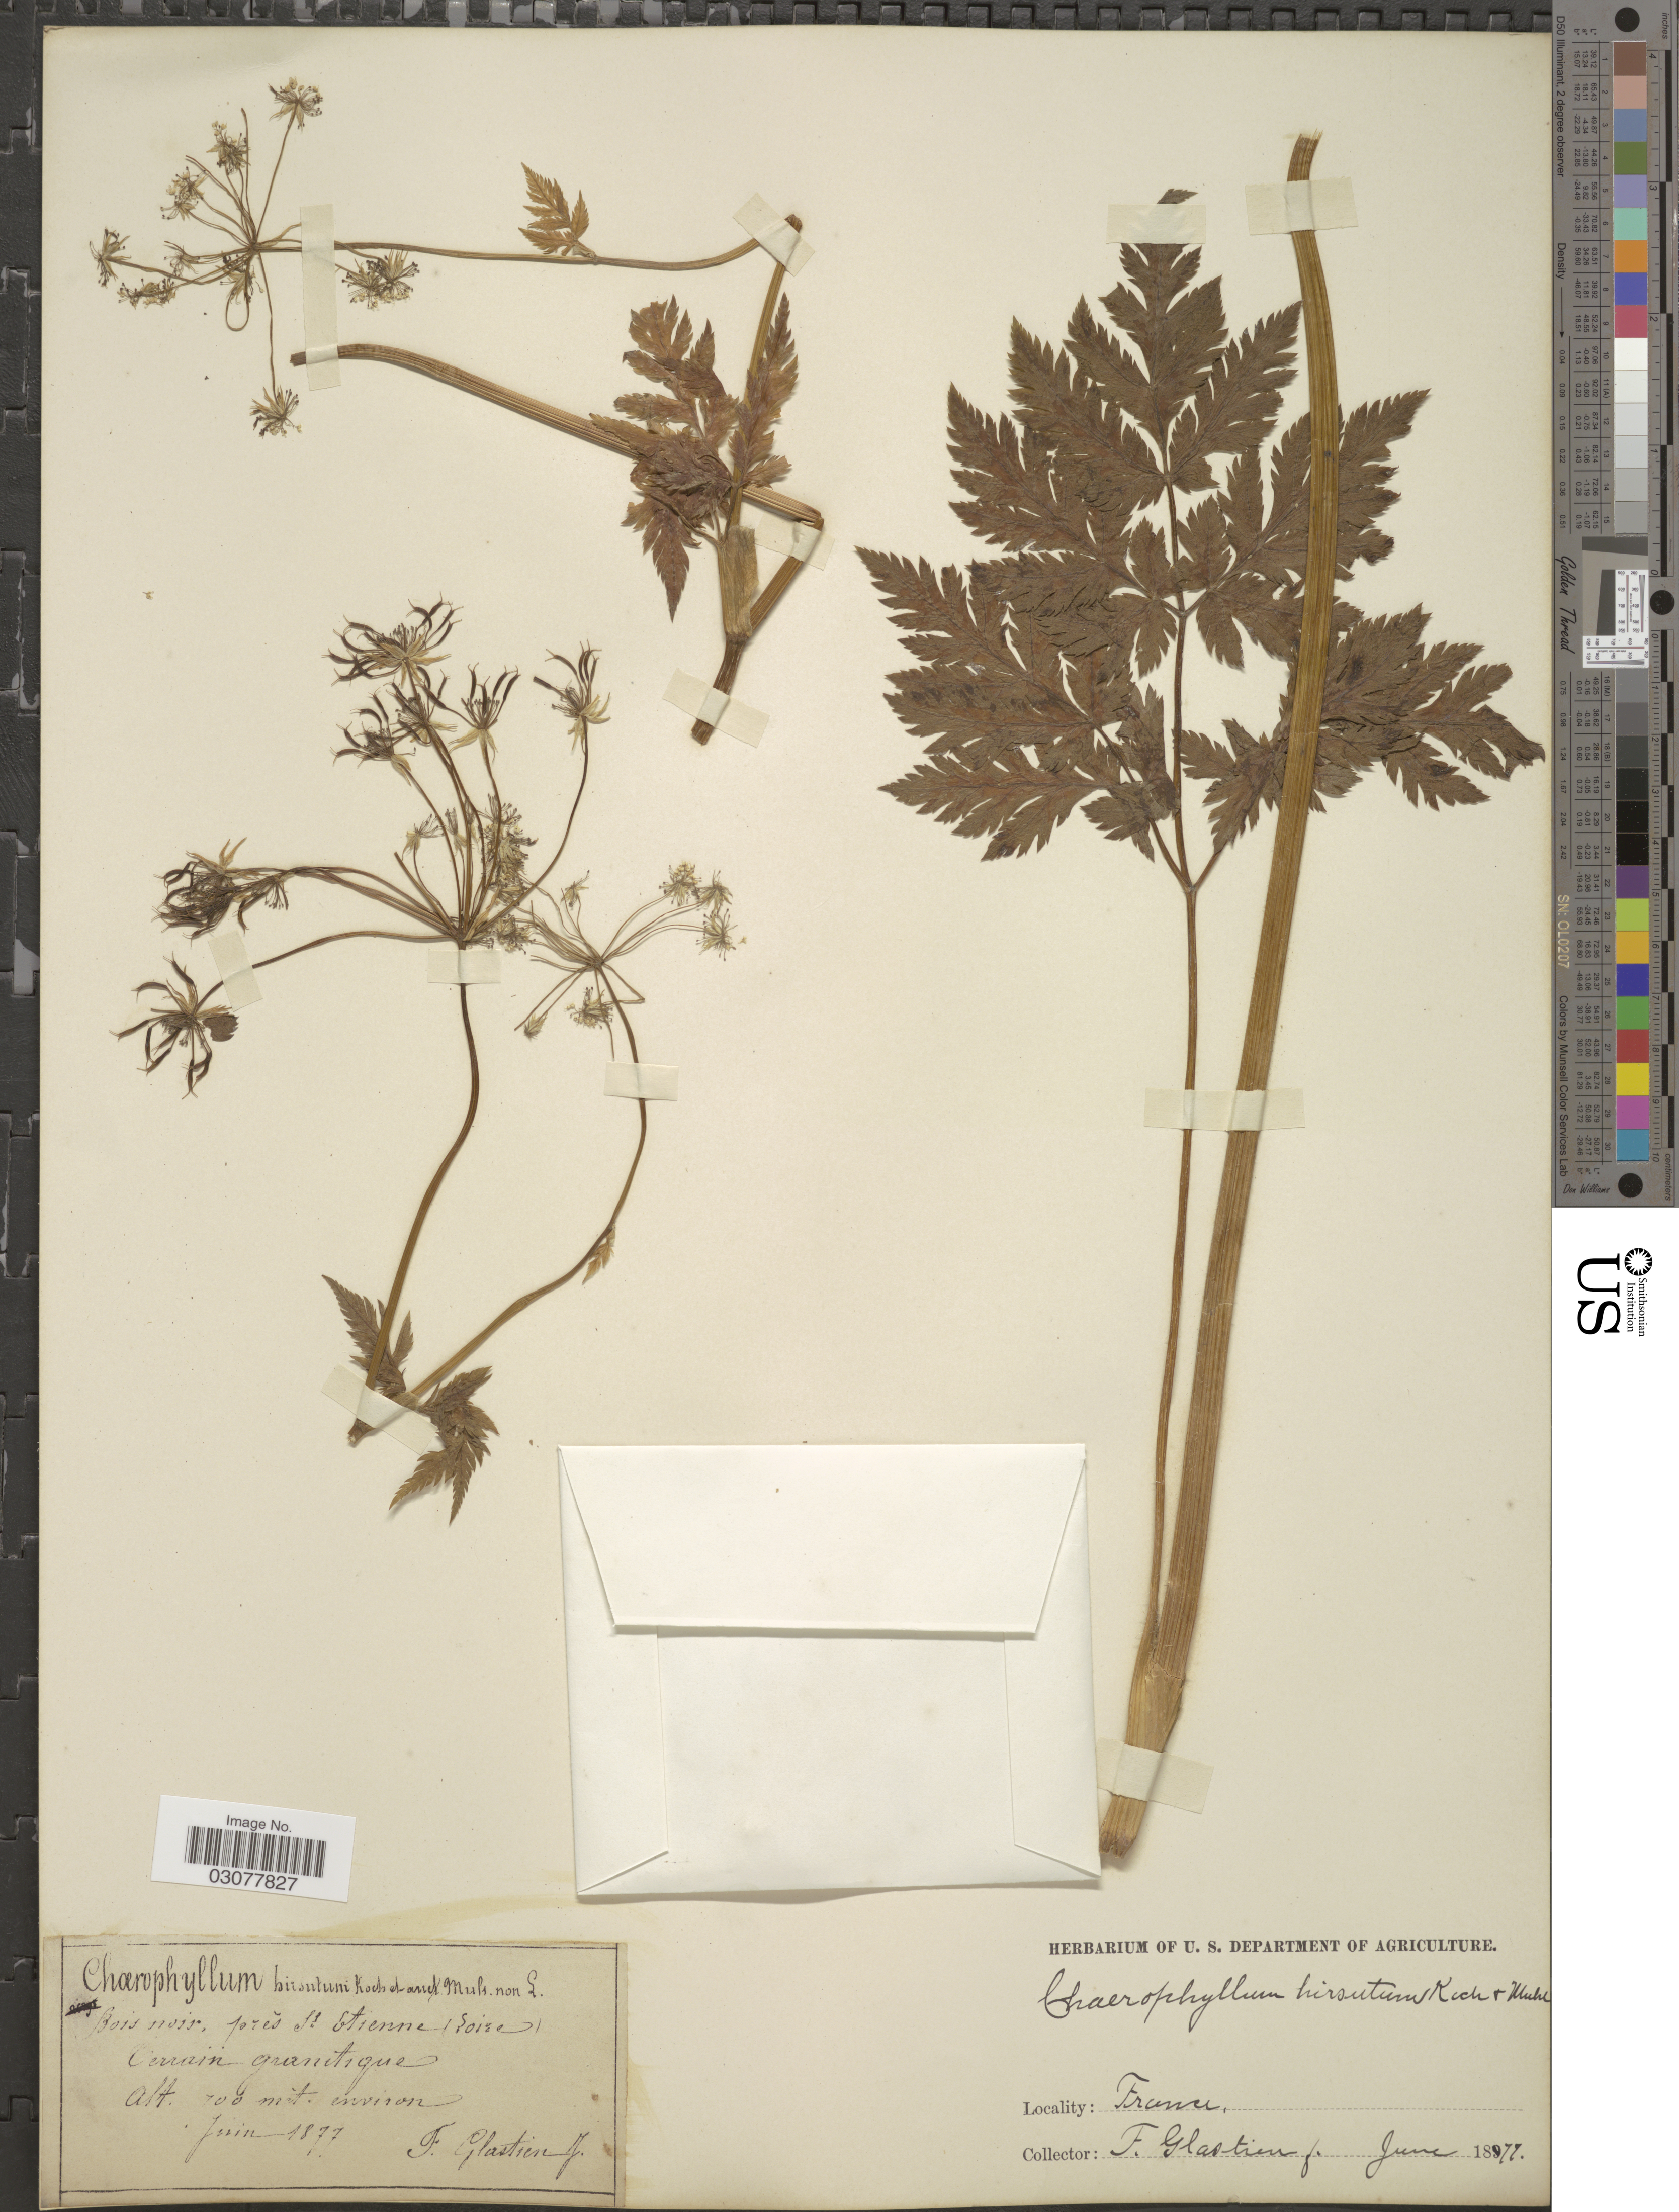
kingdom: Plantae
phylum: Tracheophyta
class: Magnoliopsida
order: Apiales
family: Apiaceae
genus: Chaerophyllum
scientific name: Chaerophyllum hirsutum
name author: L.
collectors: F. Glastien J.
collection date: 1877-06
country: France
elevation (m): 700